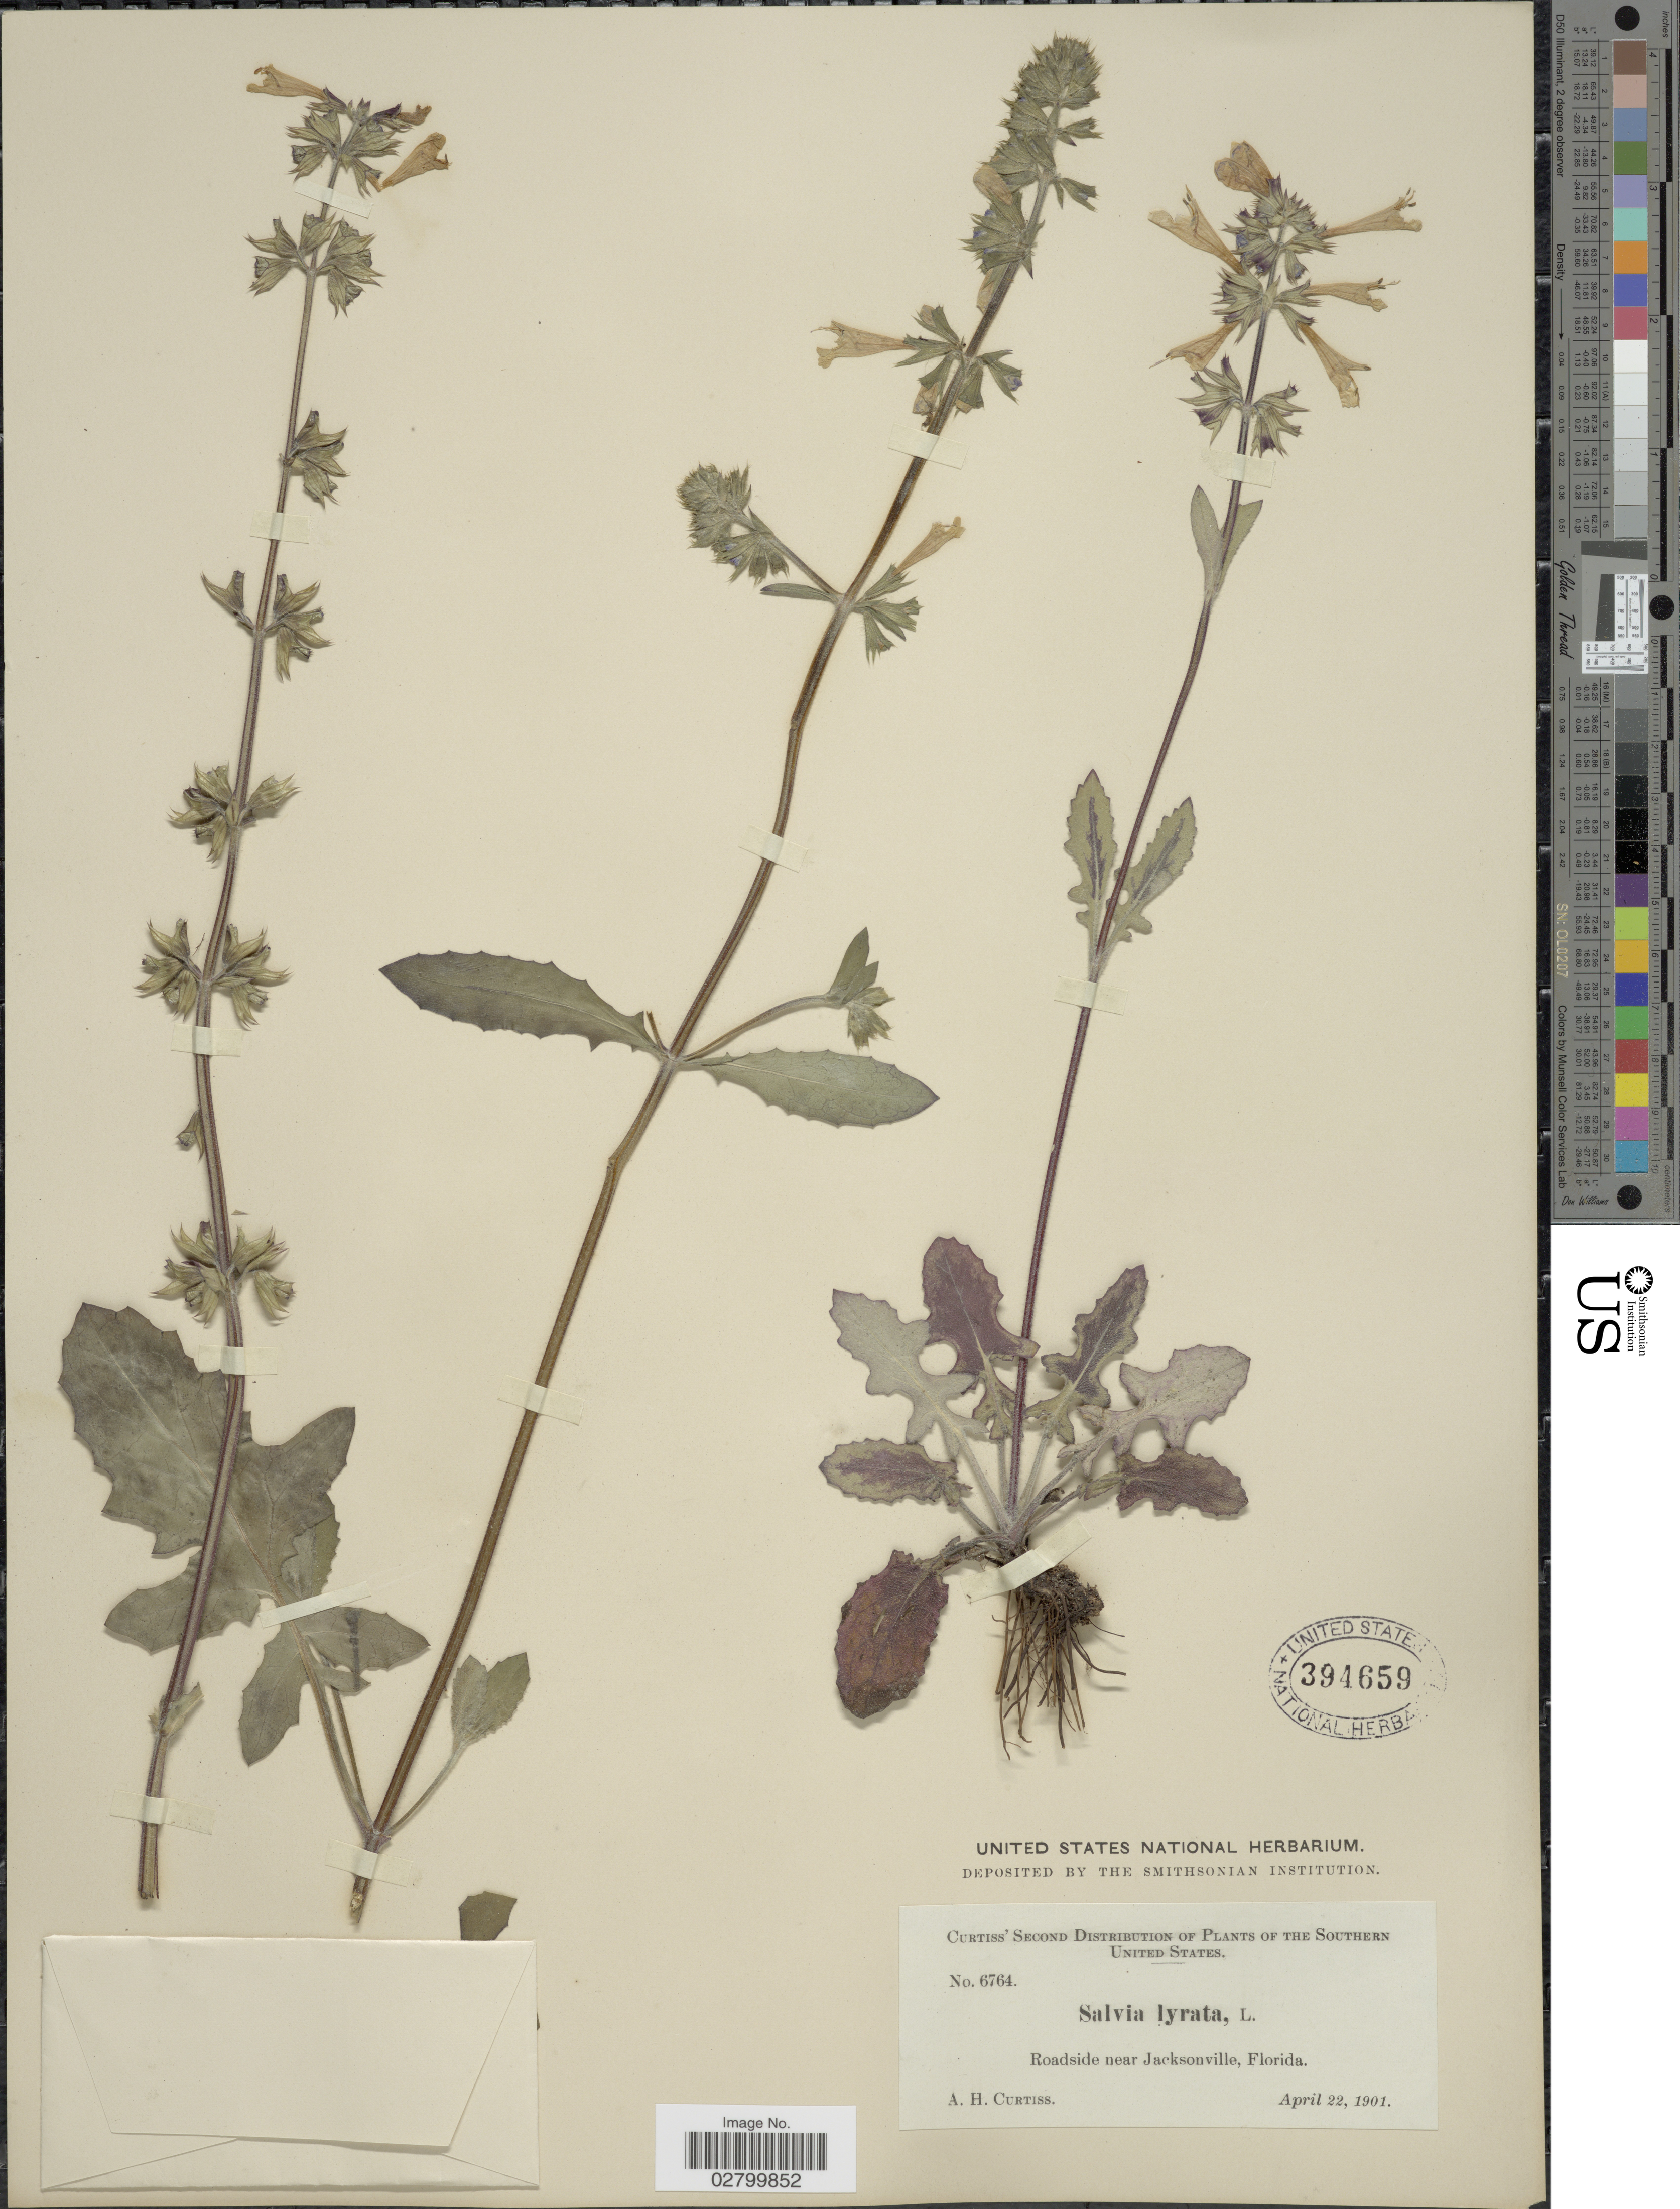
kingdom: Plantae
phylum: Tracheophyta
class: Magnoliopsida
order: Lamiales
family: Lamiaceae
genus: Salvia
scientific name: Salvia lyrata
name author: L.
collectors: A. H. Curtiss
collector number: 6764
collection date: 1901-04-22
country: United States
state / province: Florida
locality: Southern United States. Roadside near Jacksonville.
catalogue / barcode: US 394659